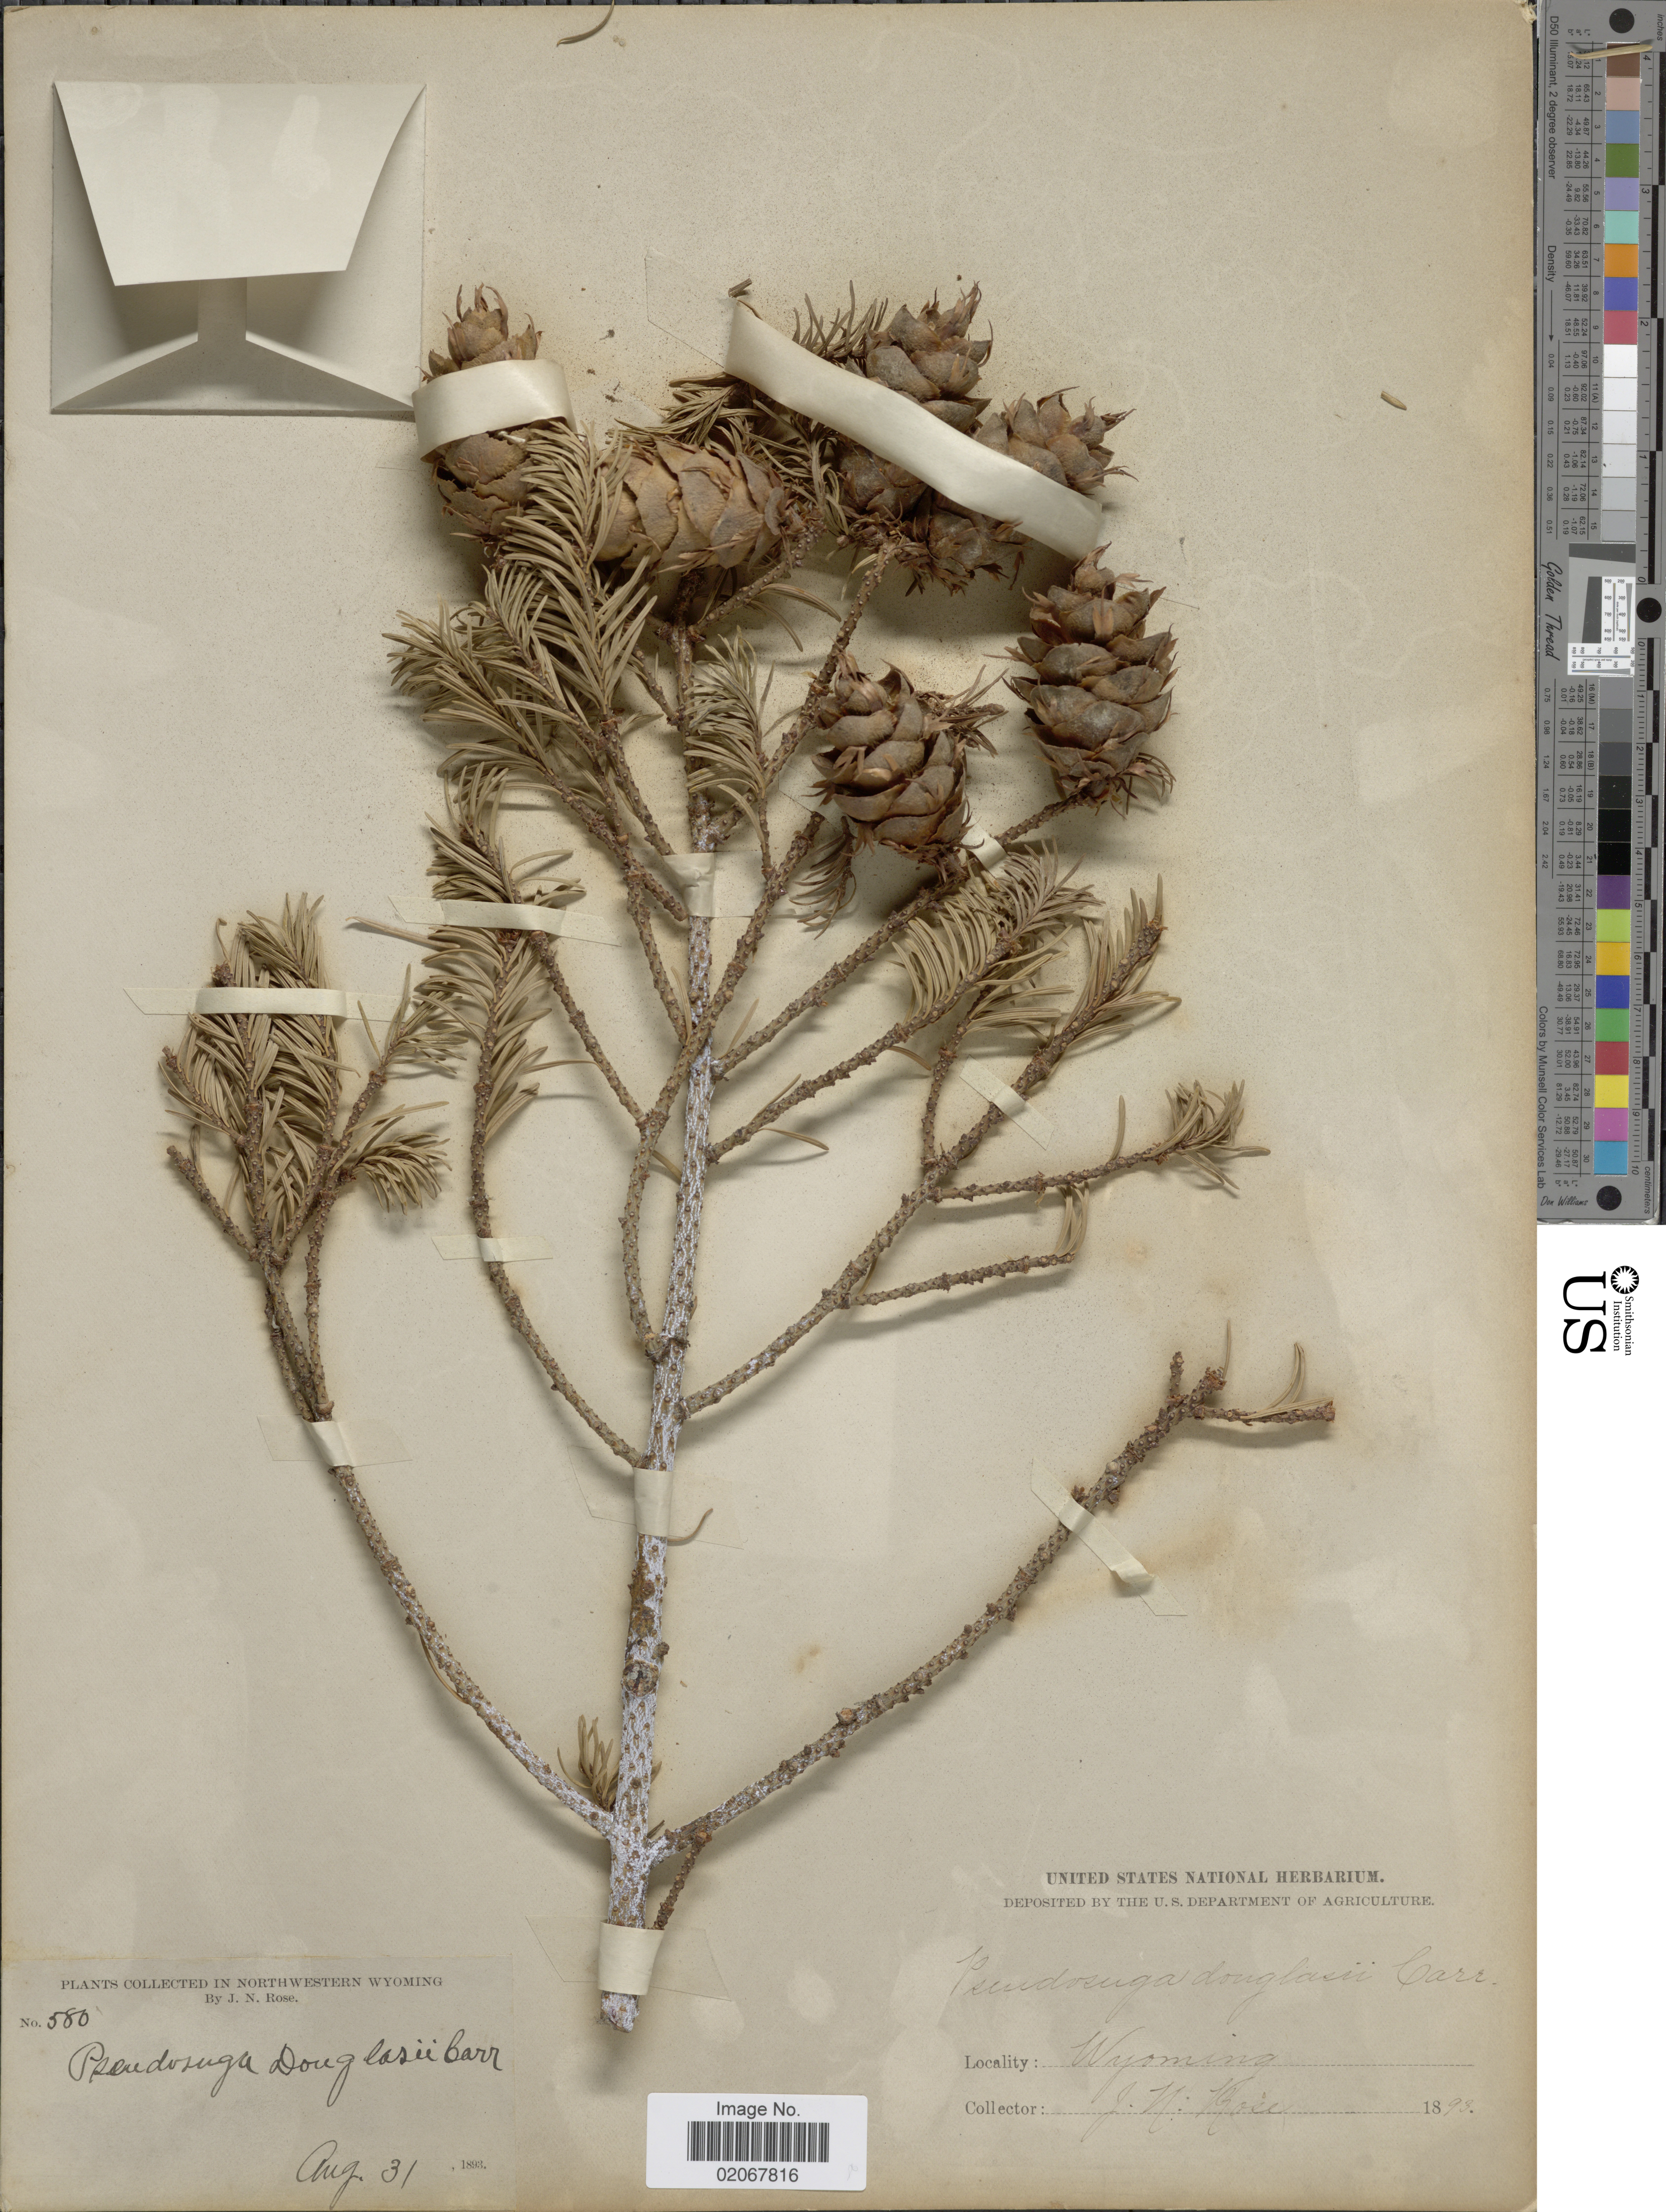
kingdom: Plantae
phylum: Tracheophyta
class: Pinopsida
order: Pinales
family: Pinaceae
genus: Pseudotsuga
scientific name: Pseudotsuga menziesii var. glauca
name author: (Beissn.) Franco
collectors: J. N. Rose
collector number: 580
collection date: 1893-08-31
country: United States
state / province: Wyoming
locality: Northwestern Wyoming